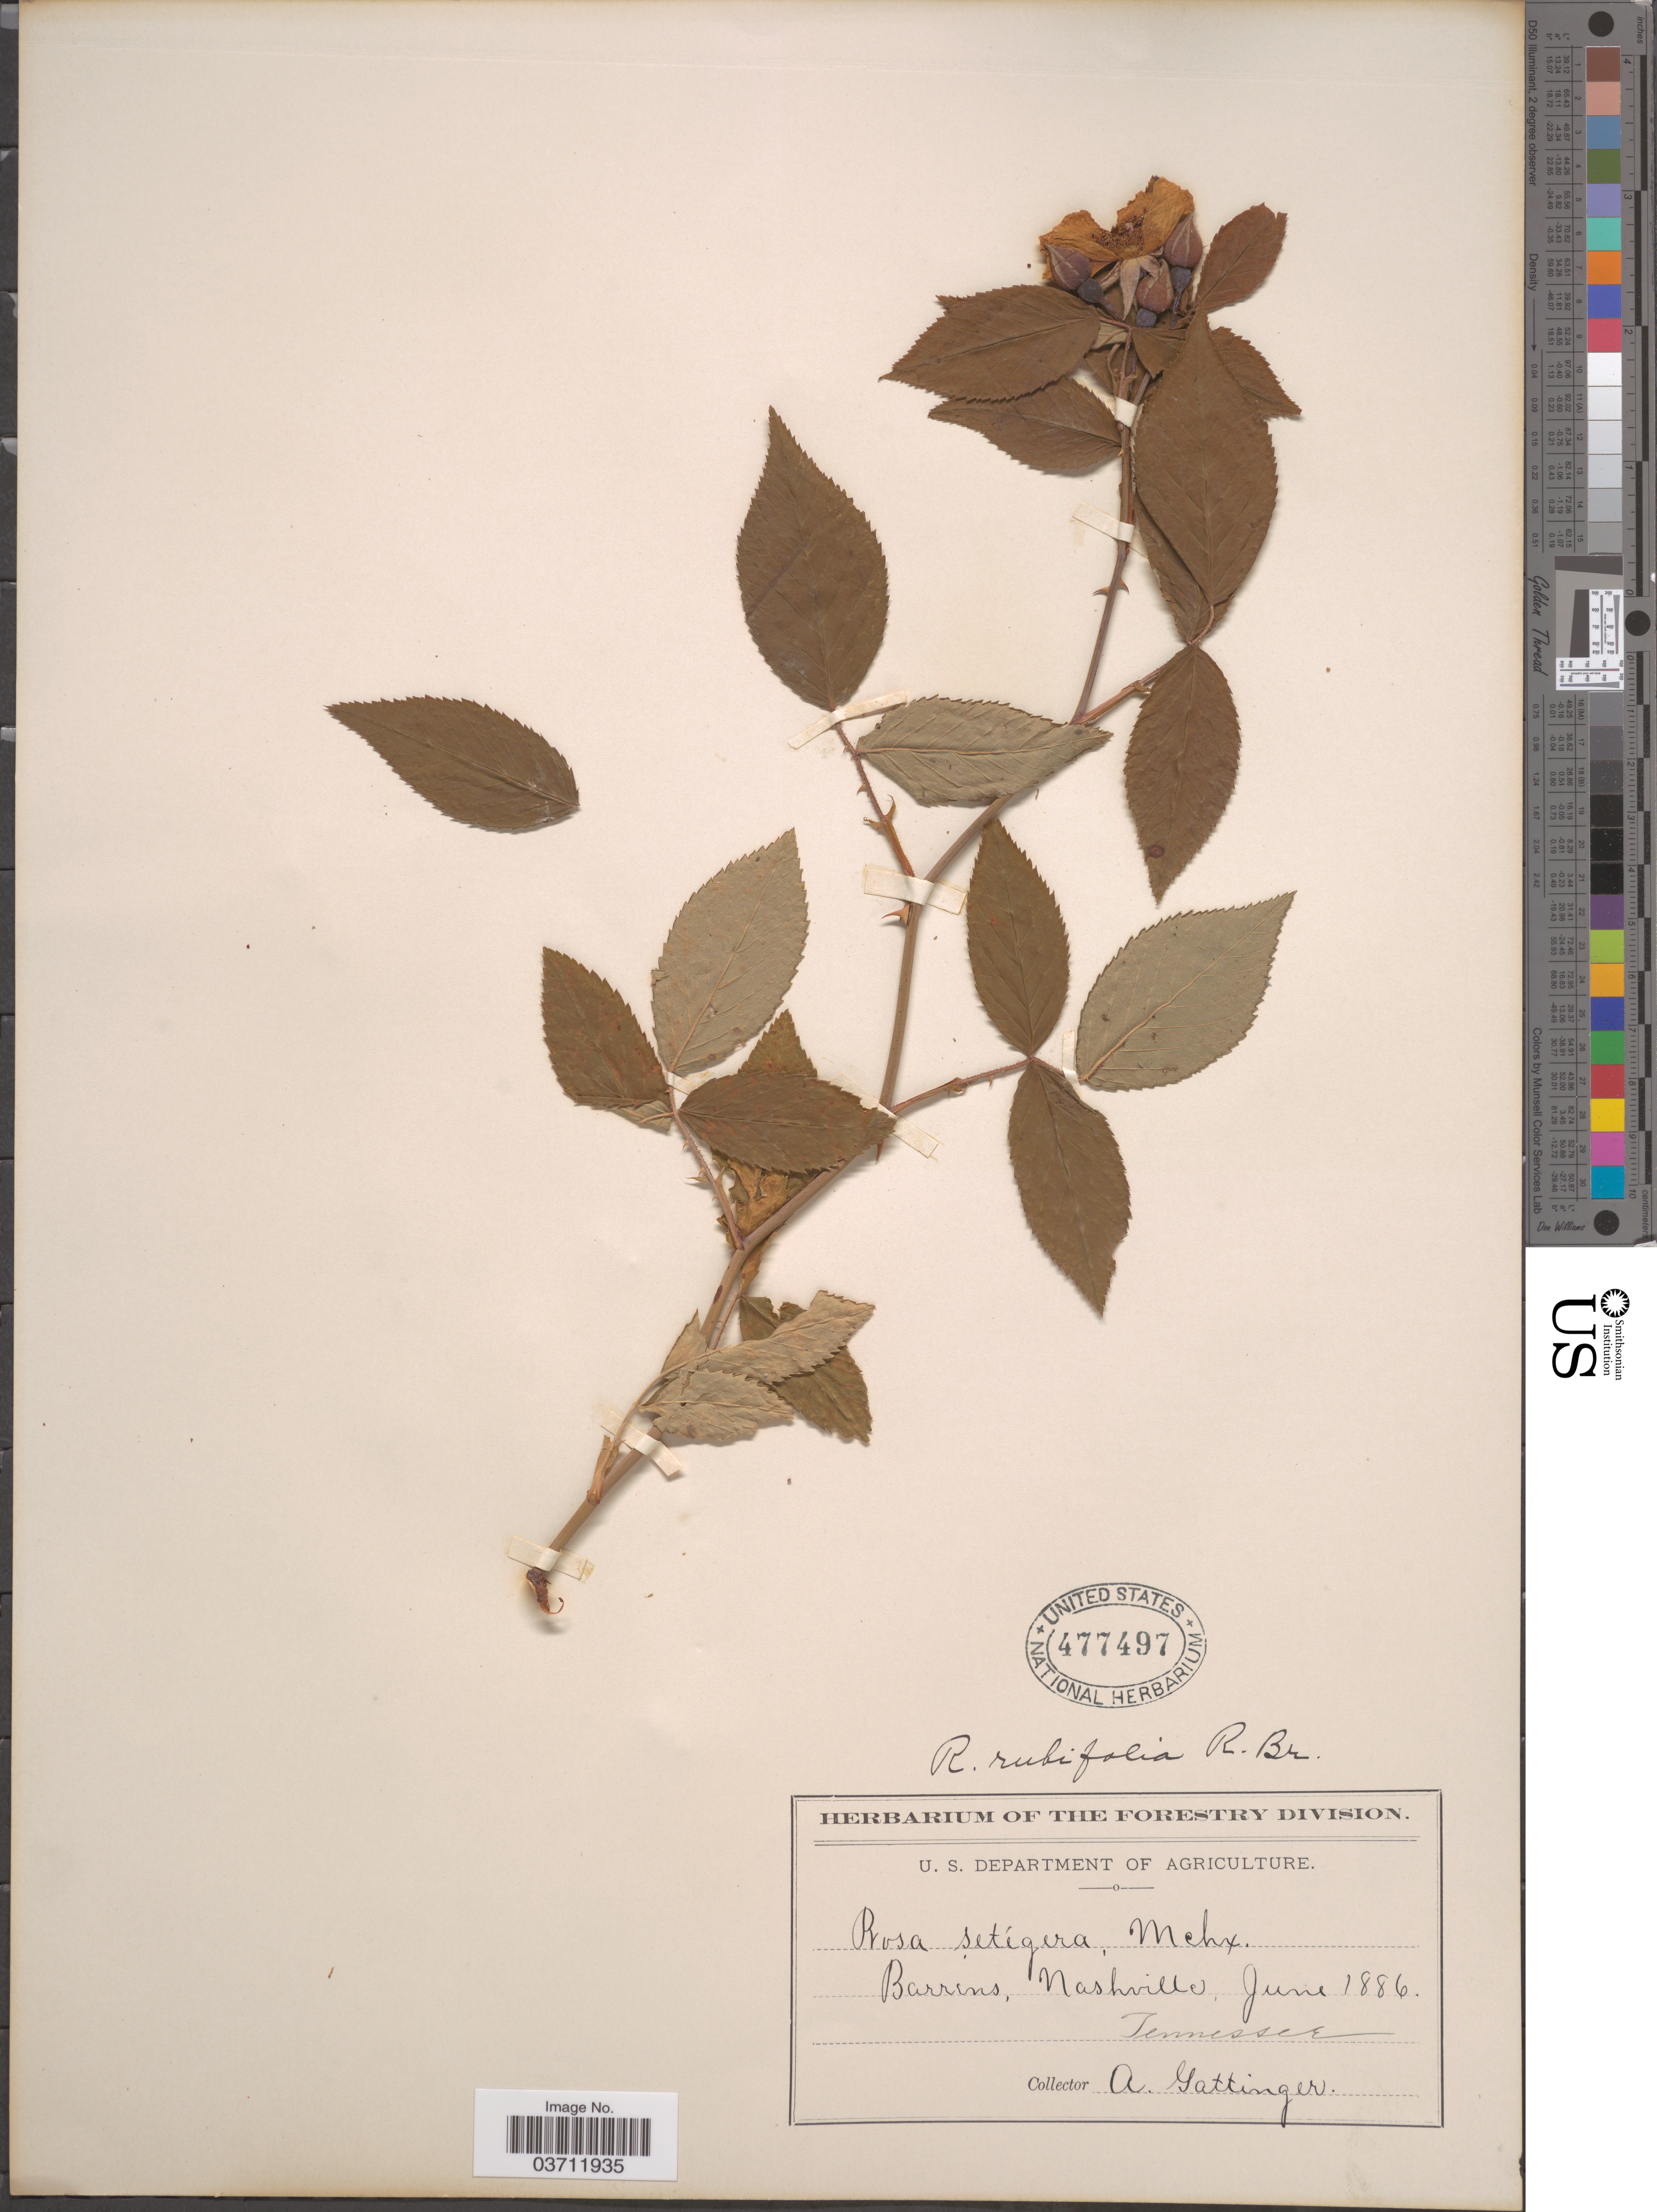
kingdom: Plantae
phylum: Tracheophyta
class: Magnoliopsida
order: Rosales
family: Rosaceae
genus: Rosa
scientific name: Rosa rubifolia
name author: R. Br.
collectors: A. Gattinger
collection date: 1886-06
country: United States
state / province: Tennessee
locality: Barrens, Nashville.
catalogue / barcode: US 477497